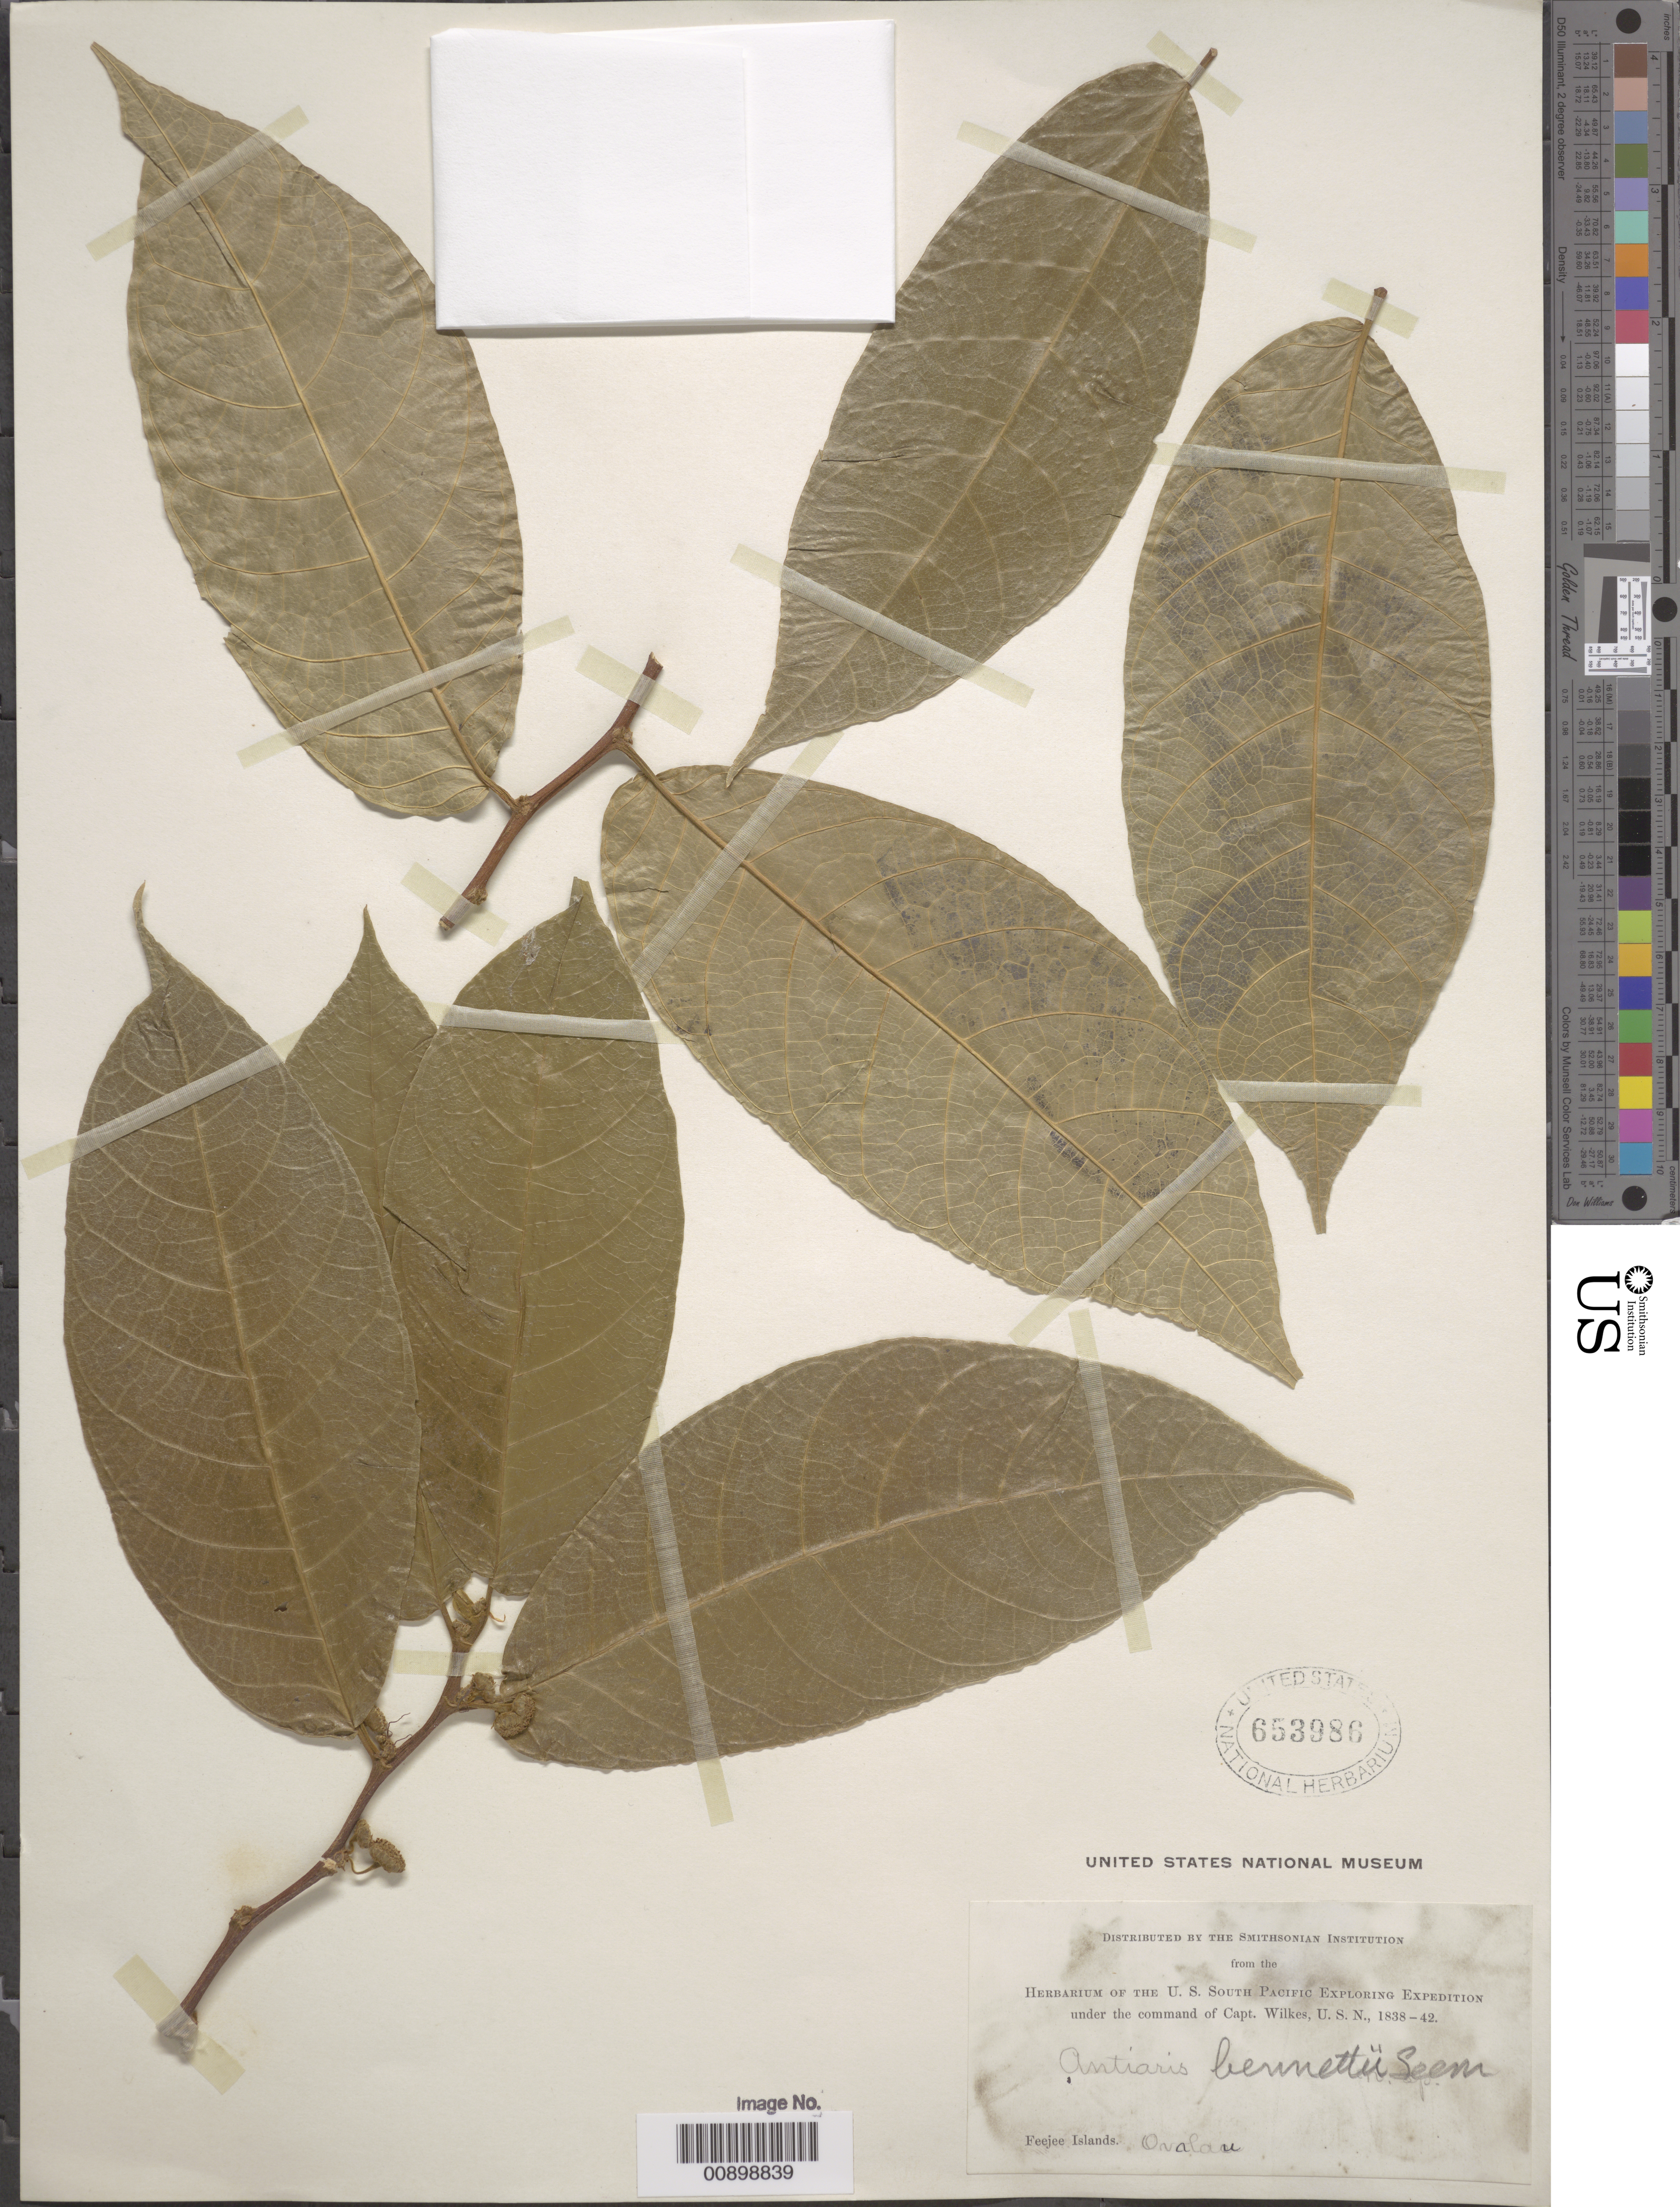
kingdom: Plantae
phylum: Tracheophyta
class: Magnoliopsida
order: Rosales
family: Moraceae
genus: Antiaris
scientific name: Antiaris bennettii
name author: Sm.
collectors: Wilkes Explor. Exped.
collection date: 1838/1842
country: Fiji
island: Ovalau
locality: Feejee Islands. Ovalau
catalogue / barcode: US 653986